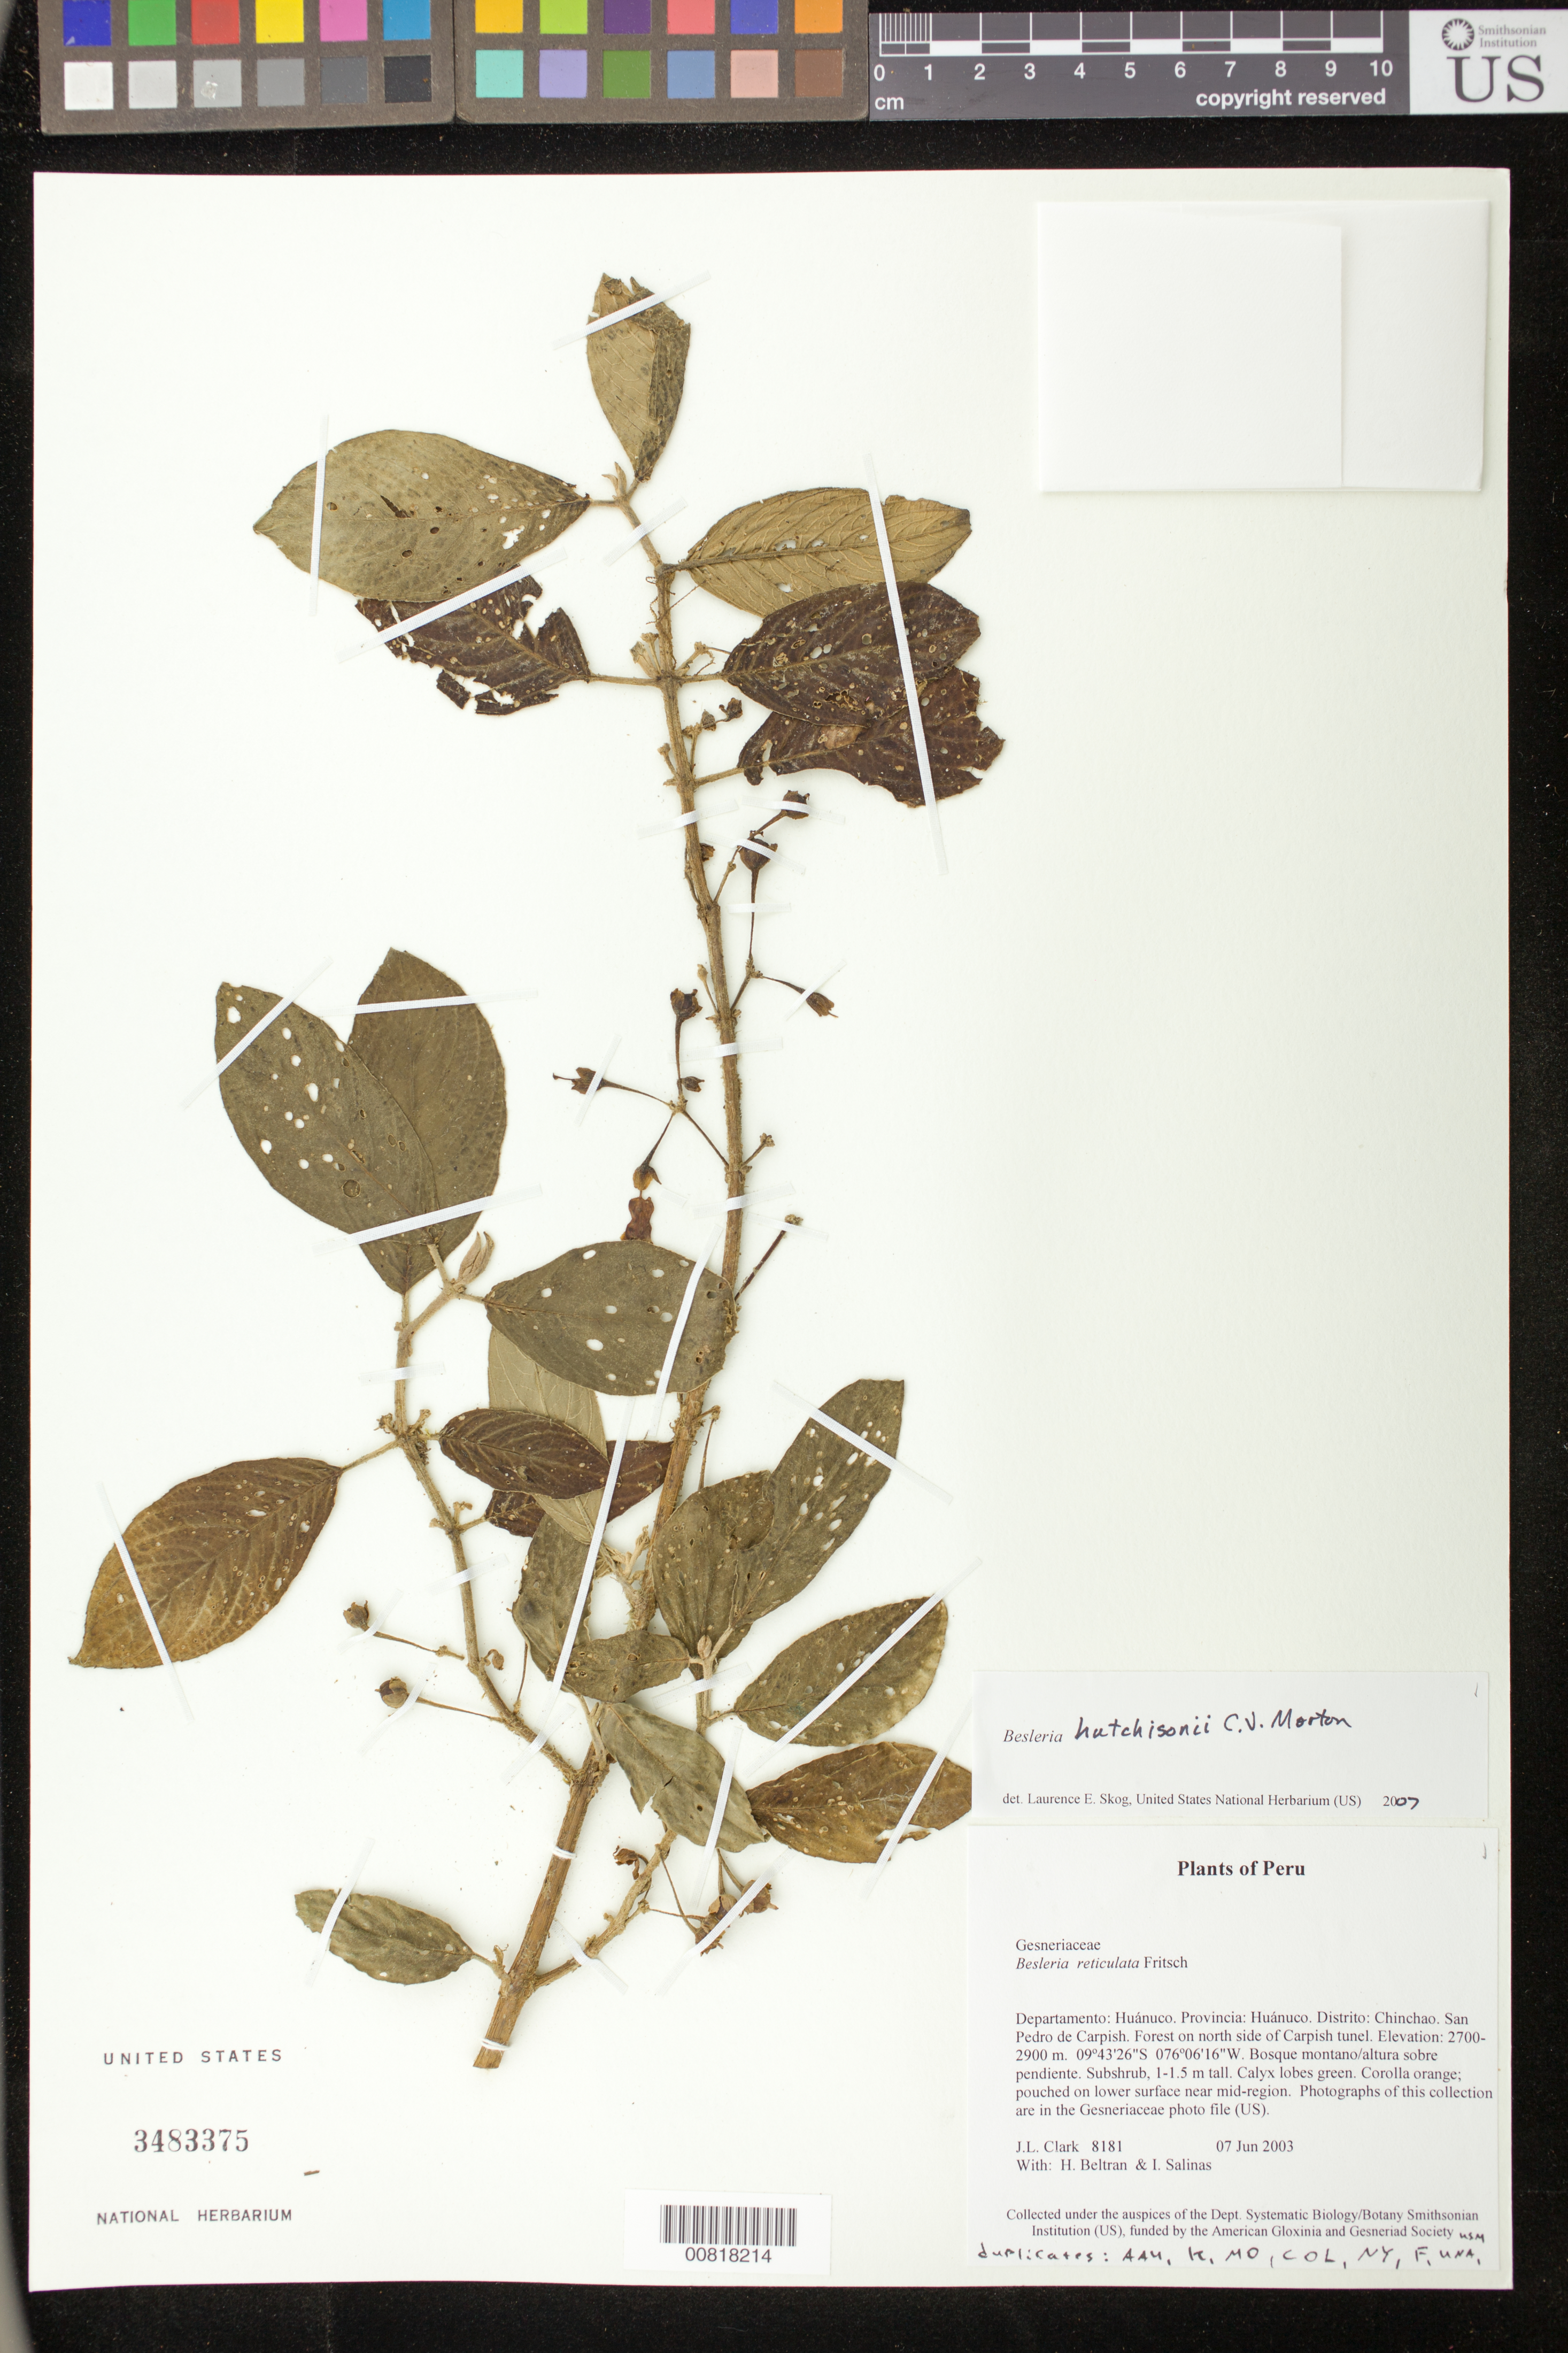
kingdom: Plantae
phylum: Tracheophyta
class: Magnoliopsida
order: Lamiales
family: Gesneriaceae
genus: Besleria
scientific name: Besleria hutchisonii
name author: C.V. Morton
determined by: Skog, Laurence E.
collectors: J. L. Clark, H. Beltran & I. Salinas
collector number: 8181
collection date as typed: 07 Jun 2003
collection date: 2003-06-07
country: Peru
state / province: Huánuco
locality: Huánuco. Distrito: Chinchao. San Pedro de Carpish. Forest on north side of Carpish tunel.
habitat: Bosque montano/altura sobre pendiente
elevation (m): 2700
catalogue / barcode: US 3483375